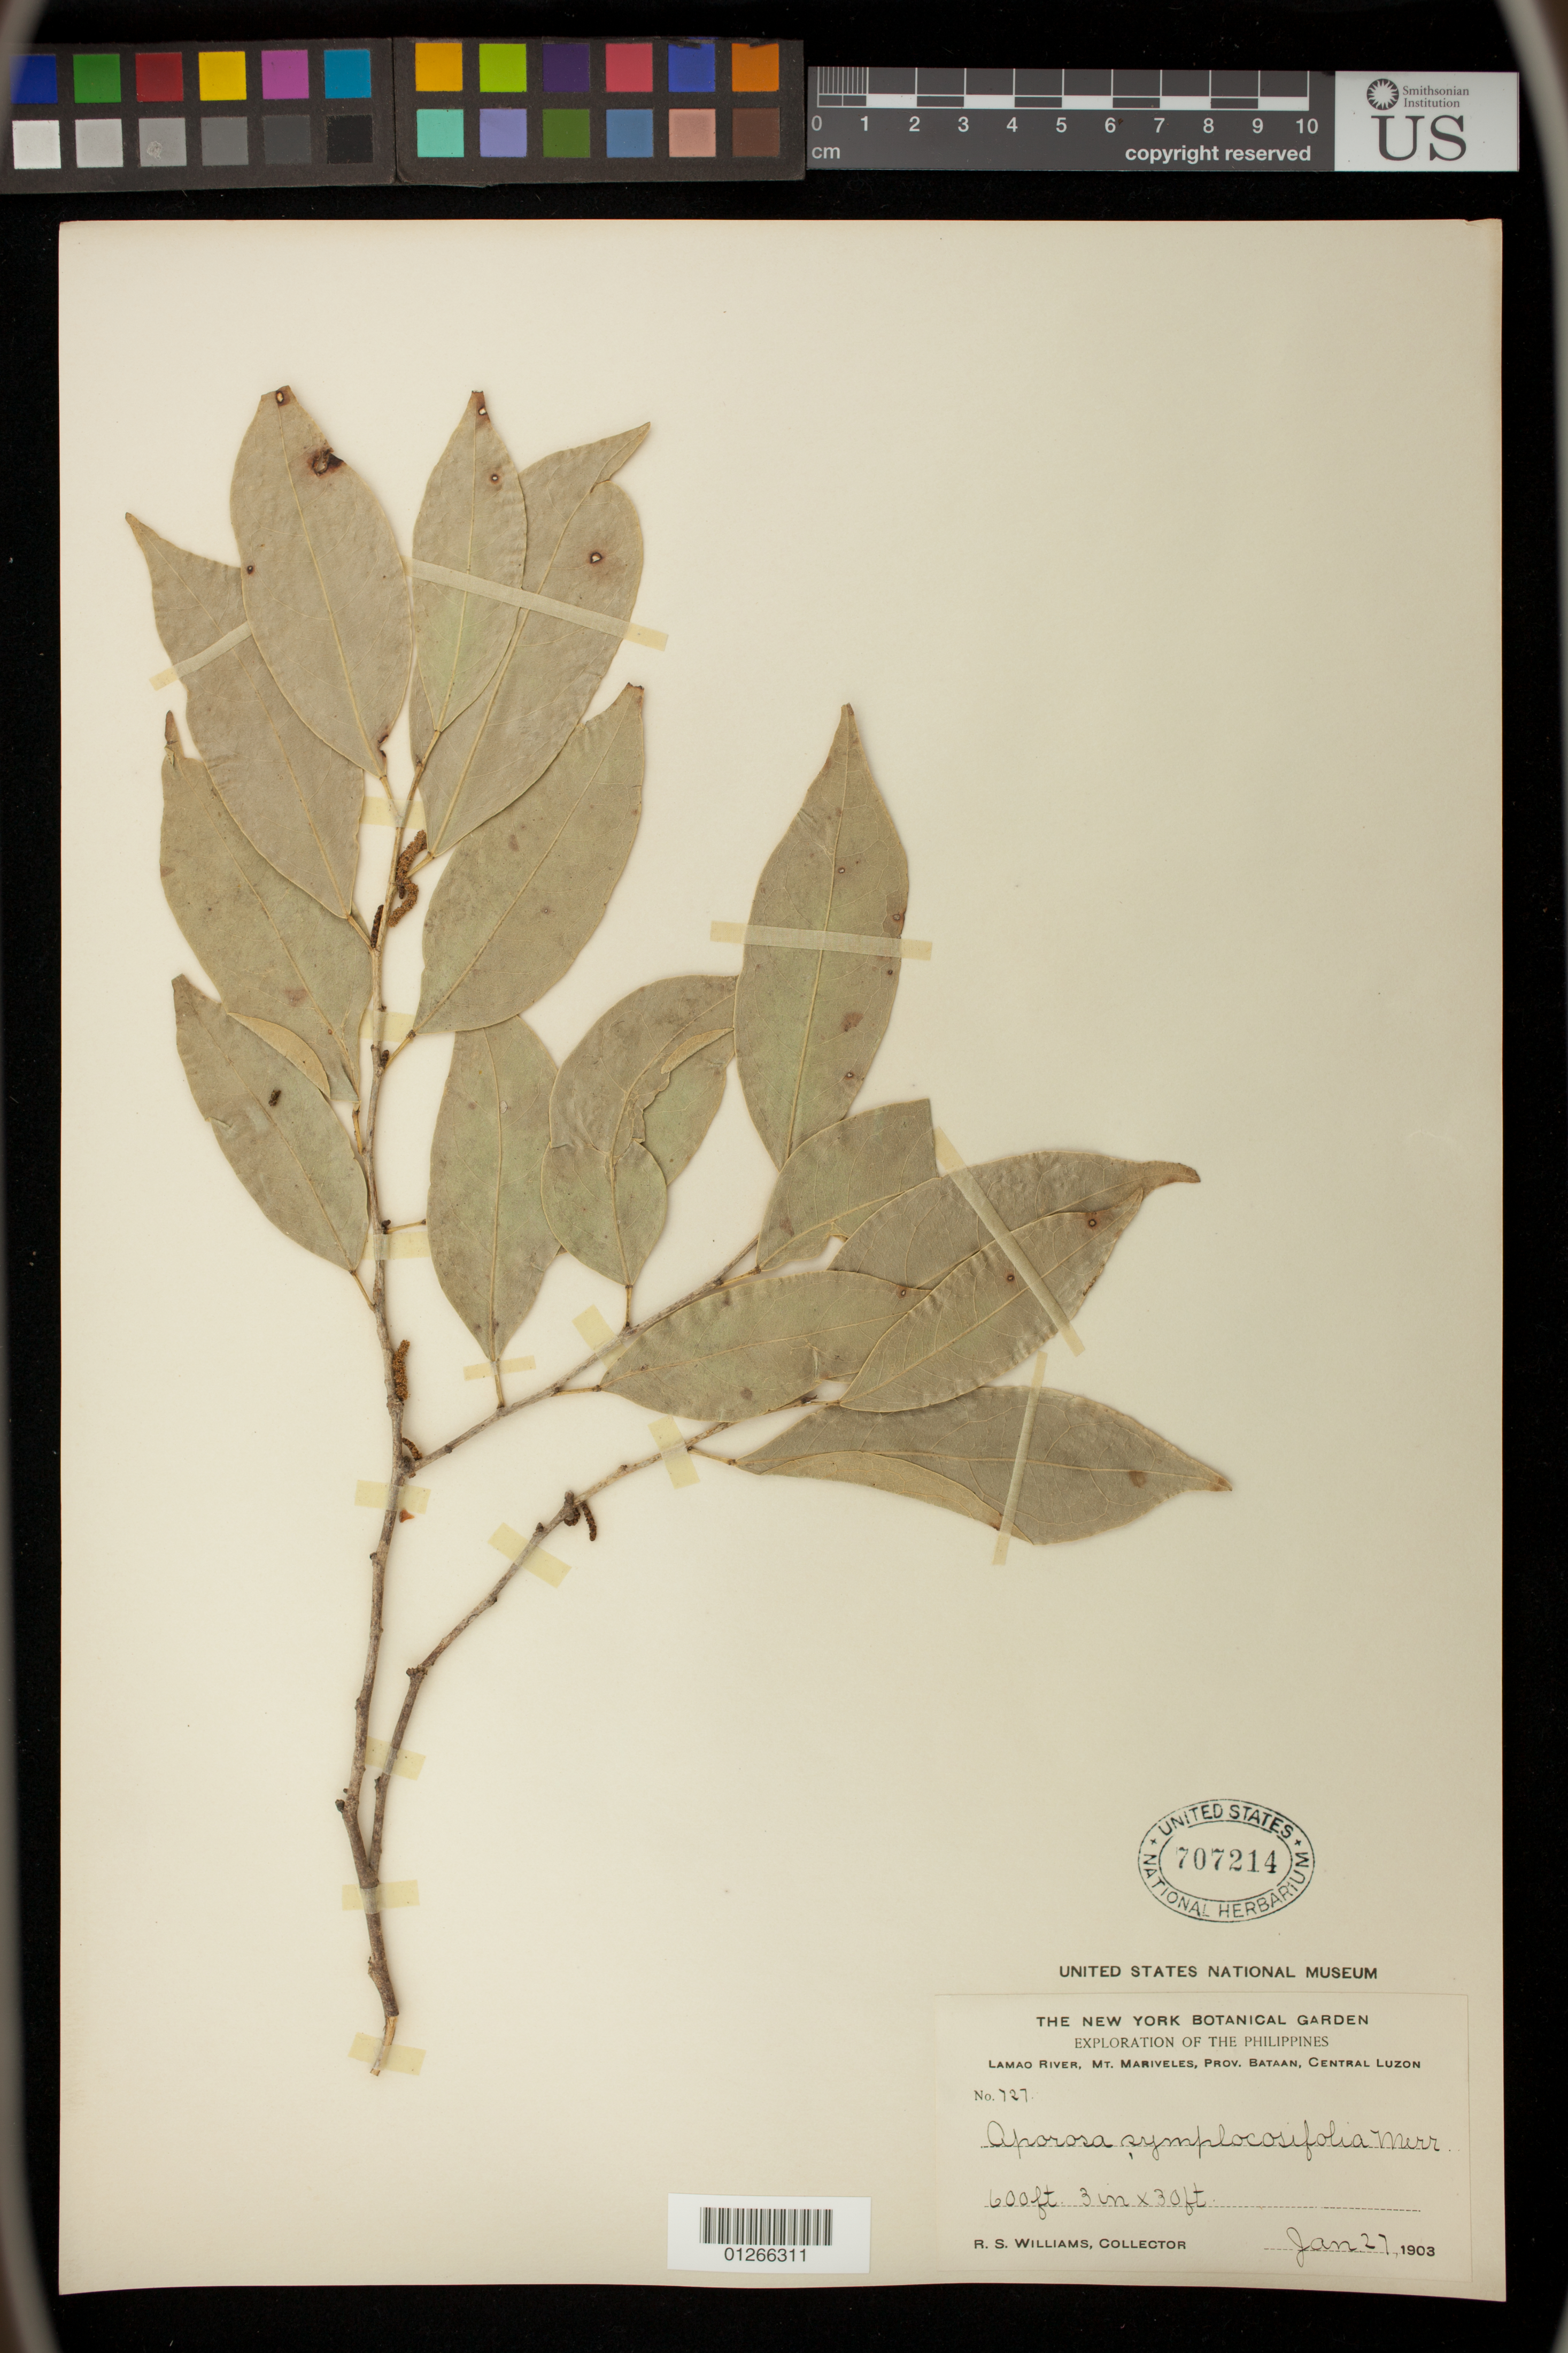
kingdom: Plantae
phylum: Tracheophyta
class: Magnoliopsida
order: Malpighiales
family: Phyllanthaceae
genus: Aporosa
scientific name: Aporosa symplocifolia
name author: Merr.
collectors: R. S. Williams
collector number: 727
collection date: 1903-01-27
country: Philippines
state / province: Central Luzon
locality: Lamao River, Mt. Mariveles, Prov. Bataan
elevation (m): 183